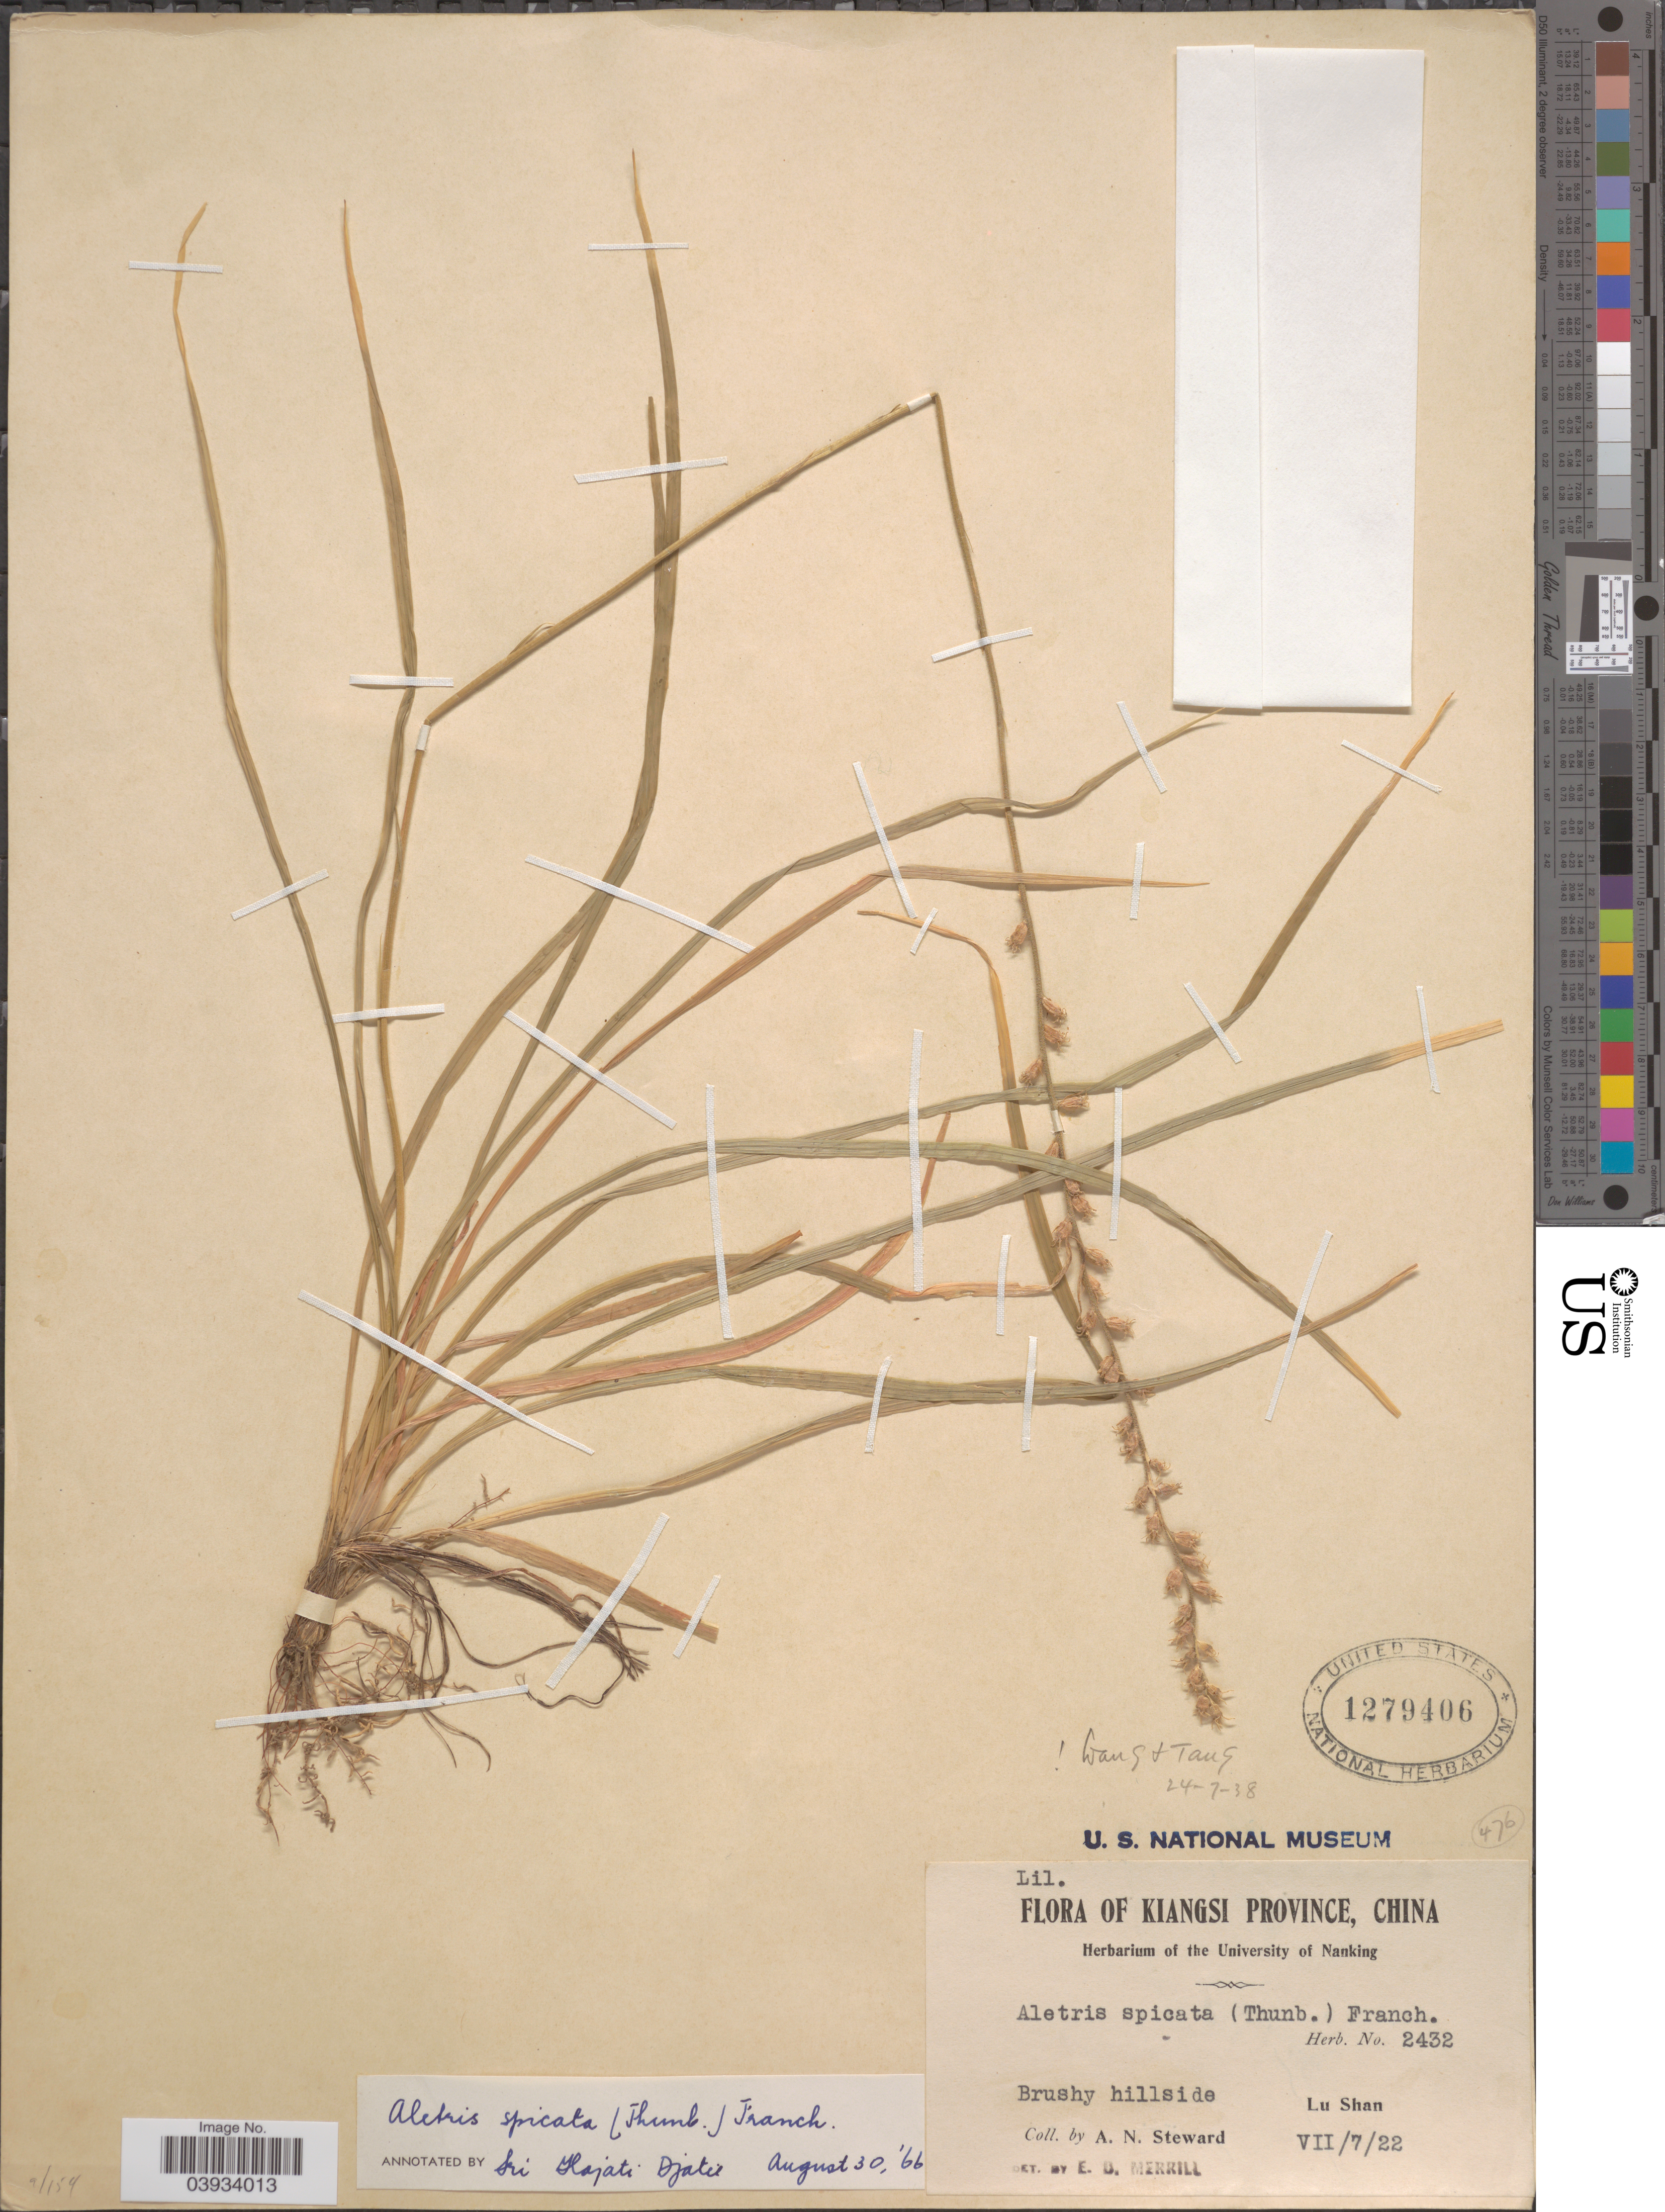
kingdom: Plantae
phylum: Tracheophyta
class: Liliopsida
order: Dioscoreales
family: Nartheciaceae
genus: Aletris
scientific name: Aletris spicata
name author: (Thunb.) Franch.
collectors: A. N. Steward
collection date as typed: Transcribed d/m/y: 7/7/22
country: China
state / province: Jiangxi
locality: Kiangsi Province. Lu Shan.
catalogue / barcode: US 1279406